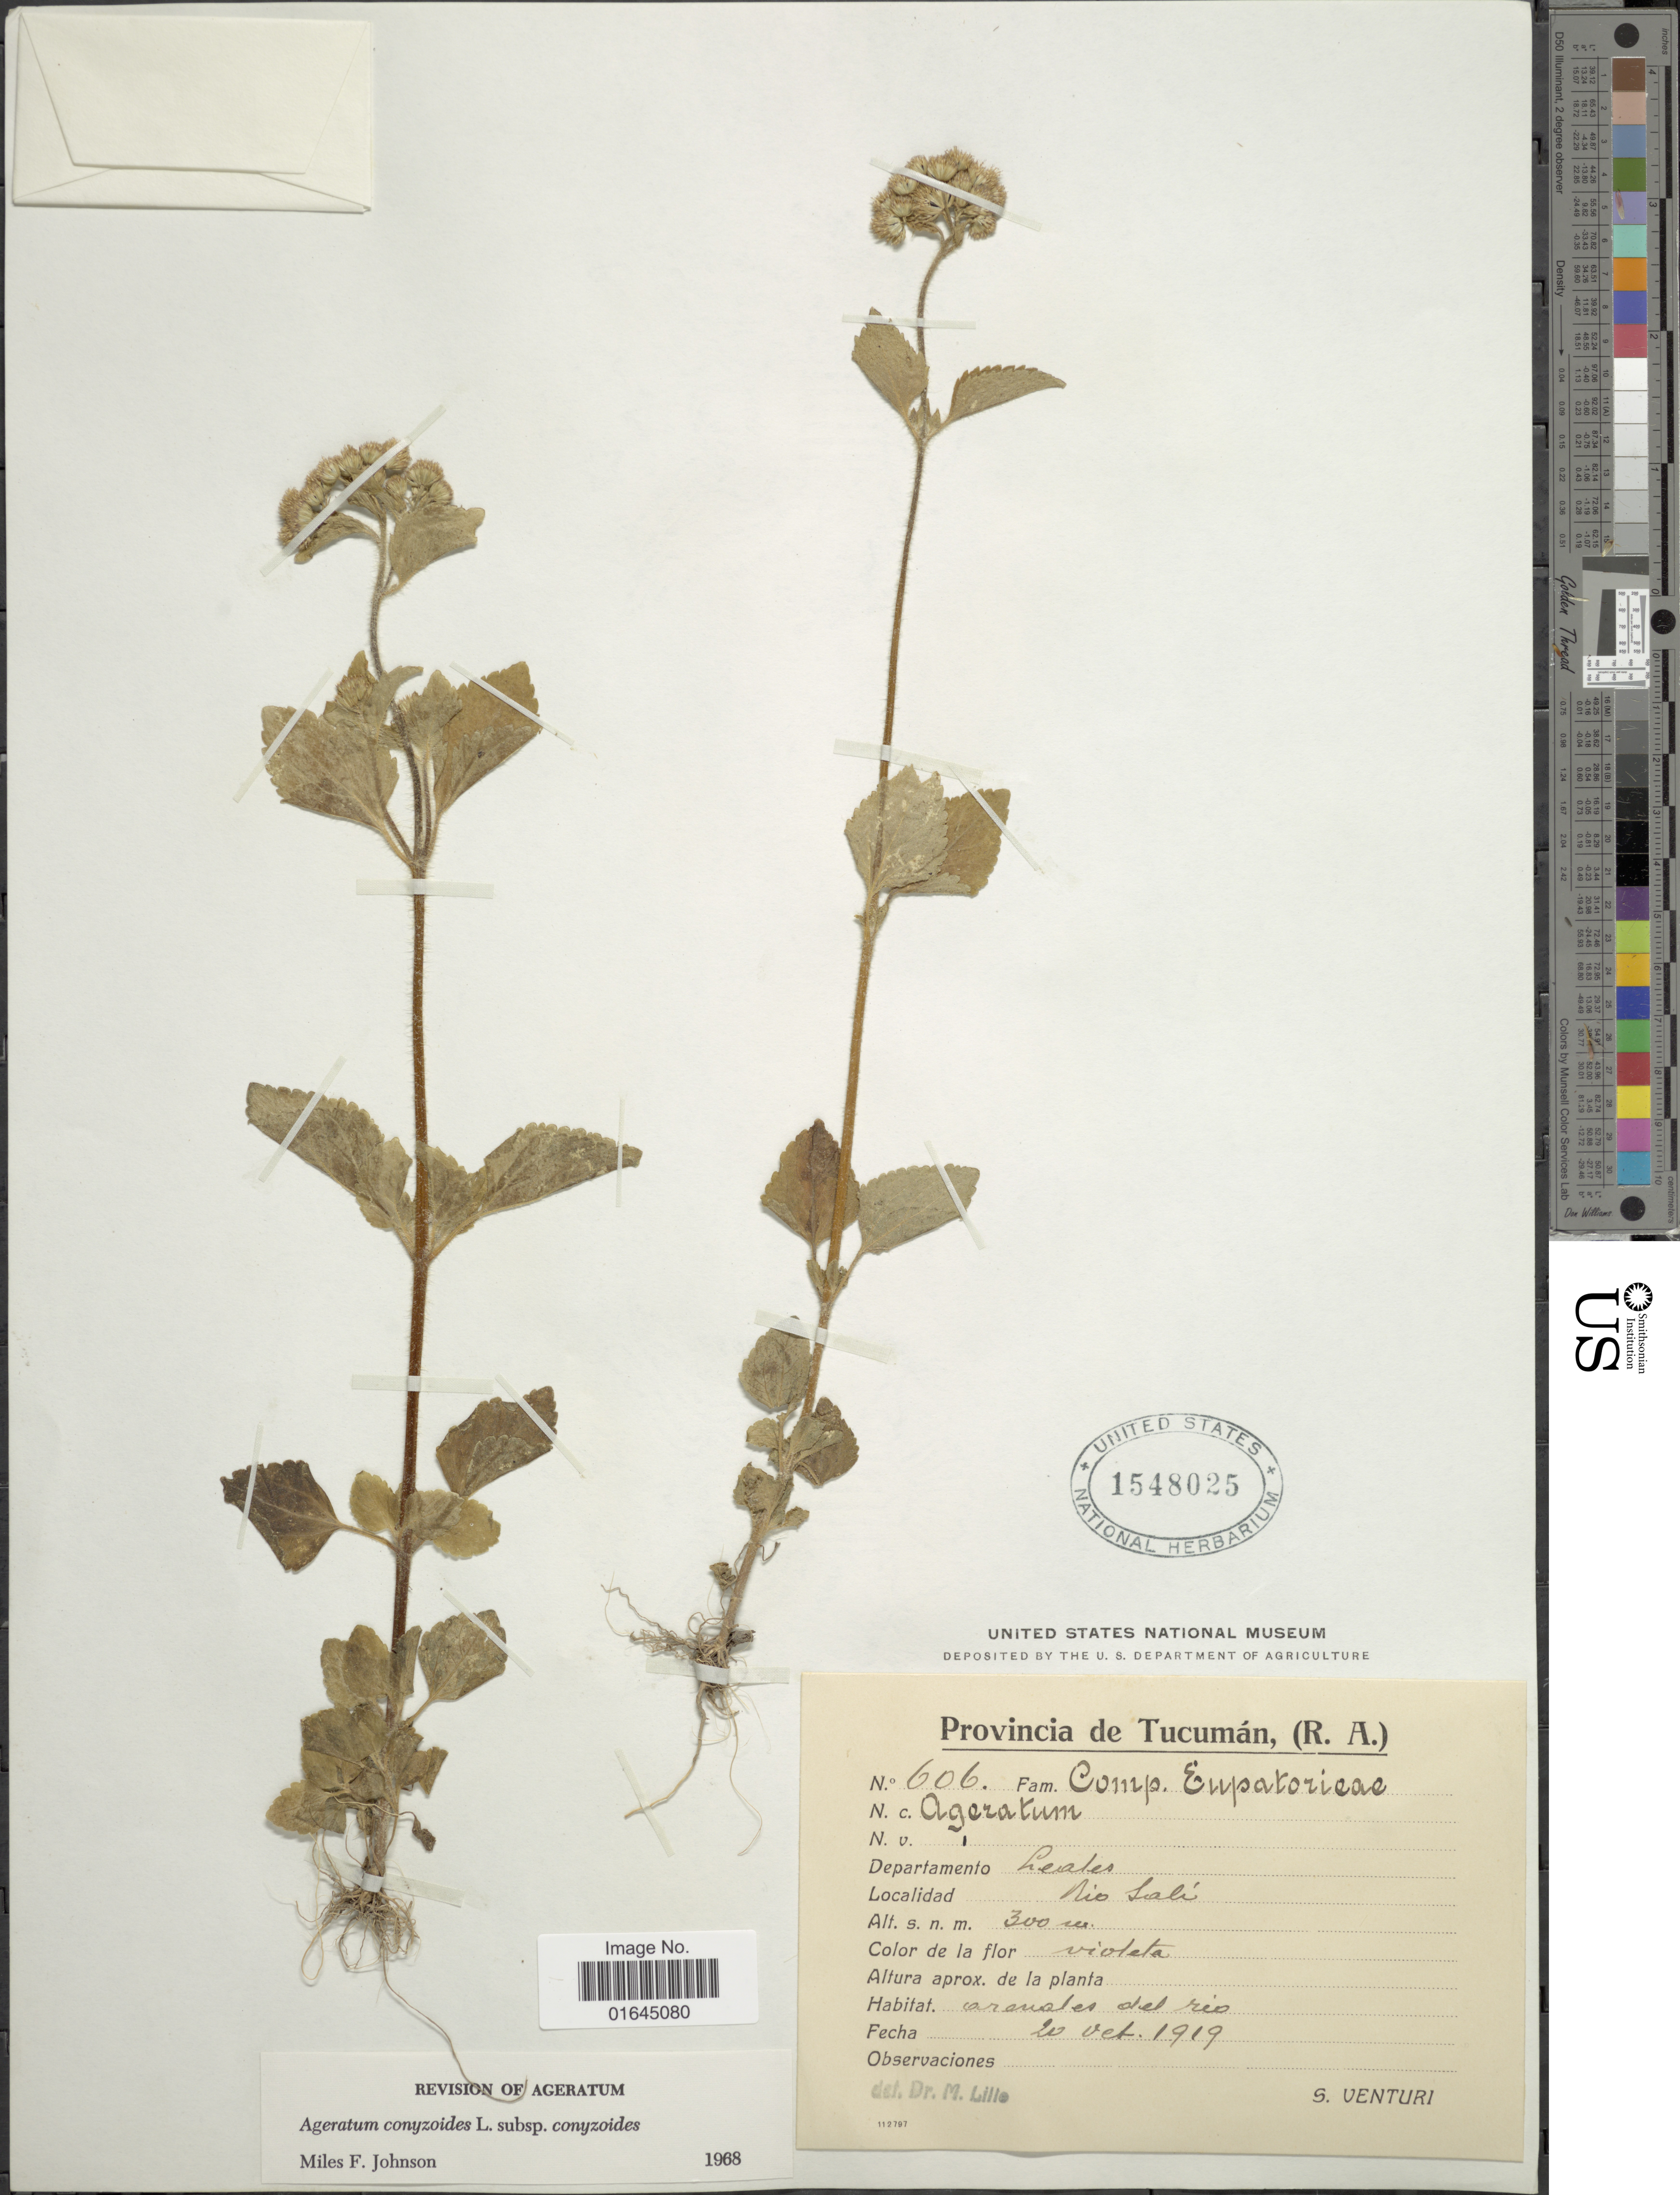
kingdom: Plantae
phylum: Tracheophyta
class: Magnoliopsida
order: Asterales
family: Asteraceae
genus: Ageratum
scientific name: Ageratum conyzoides subsp. conyzoides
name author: L.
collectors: S. Venturi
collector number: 606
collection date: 1919-10-20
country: Argentina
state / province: Tucuman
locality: Departamento Lerates, Rio Isali.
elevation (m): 300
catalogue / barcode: US 1548025